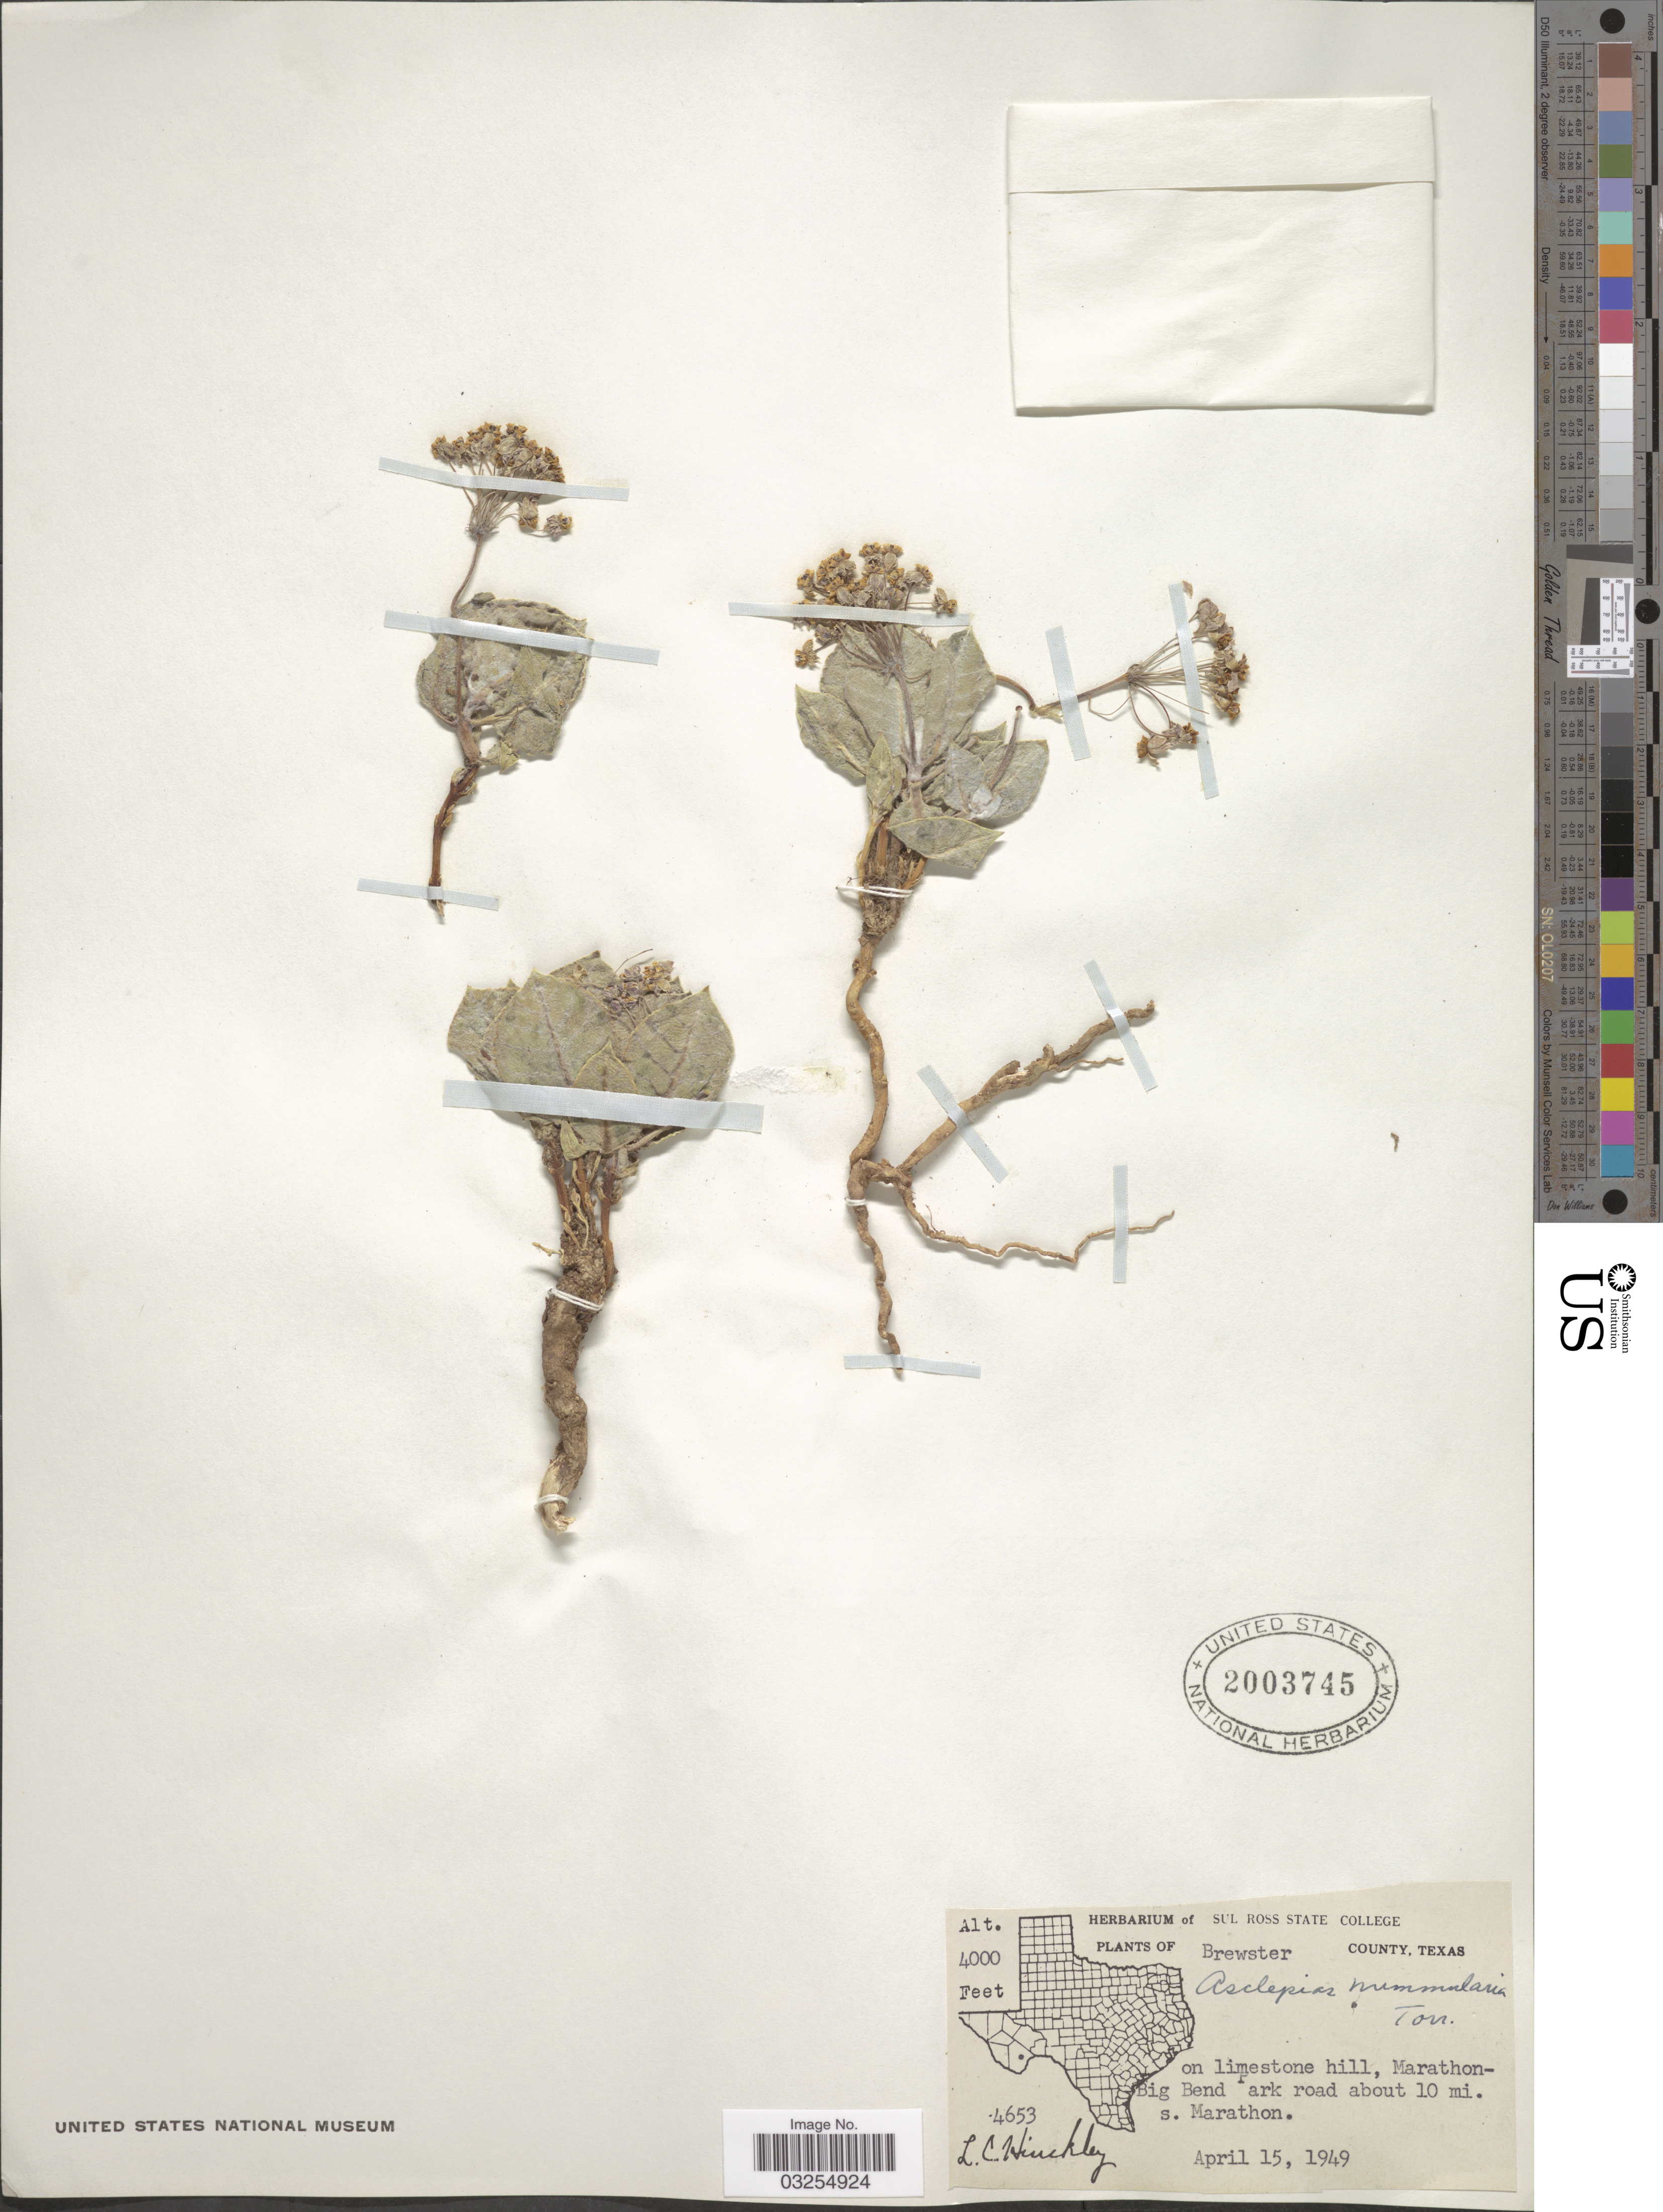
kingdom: Plantae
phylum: Tracheophyta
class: Magnoliopsida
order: Gentianales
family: Apocynaceae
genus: Asclepias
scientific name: Asclepias nummularia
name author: Torr.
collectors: L. Hinckley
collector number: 4653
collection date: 1949-04-15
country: United States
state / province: Texas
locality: Brewster County. On limestone hill, Marathon-Big Bend Park road about 10 mi. s. Marathon.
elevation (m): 1219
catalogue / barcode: US 2003745